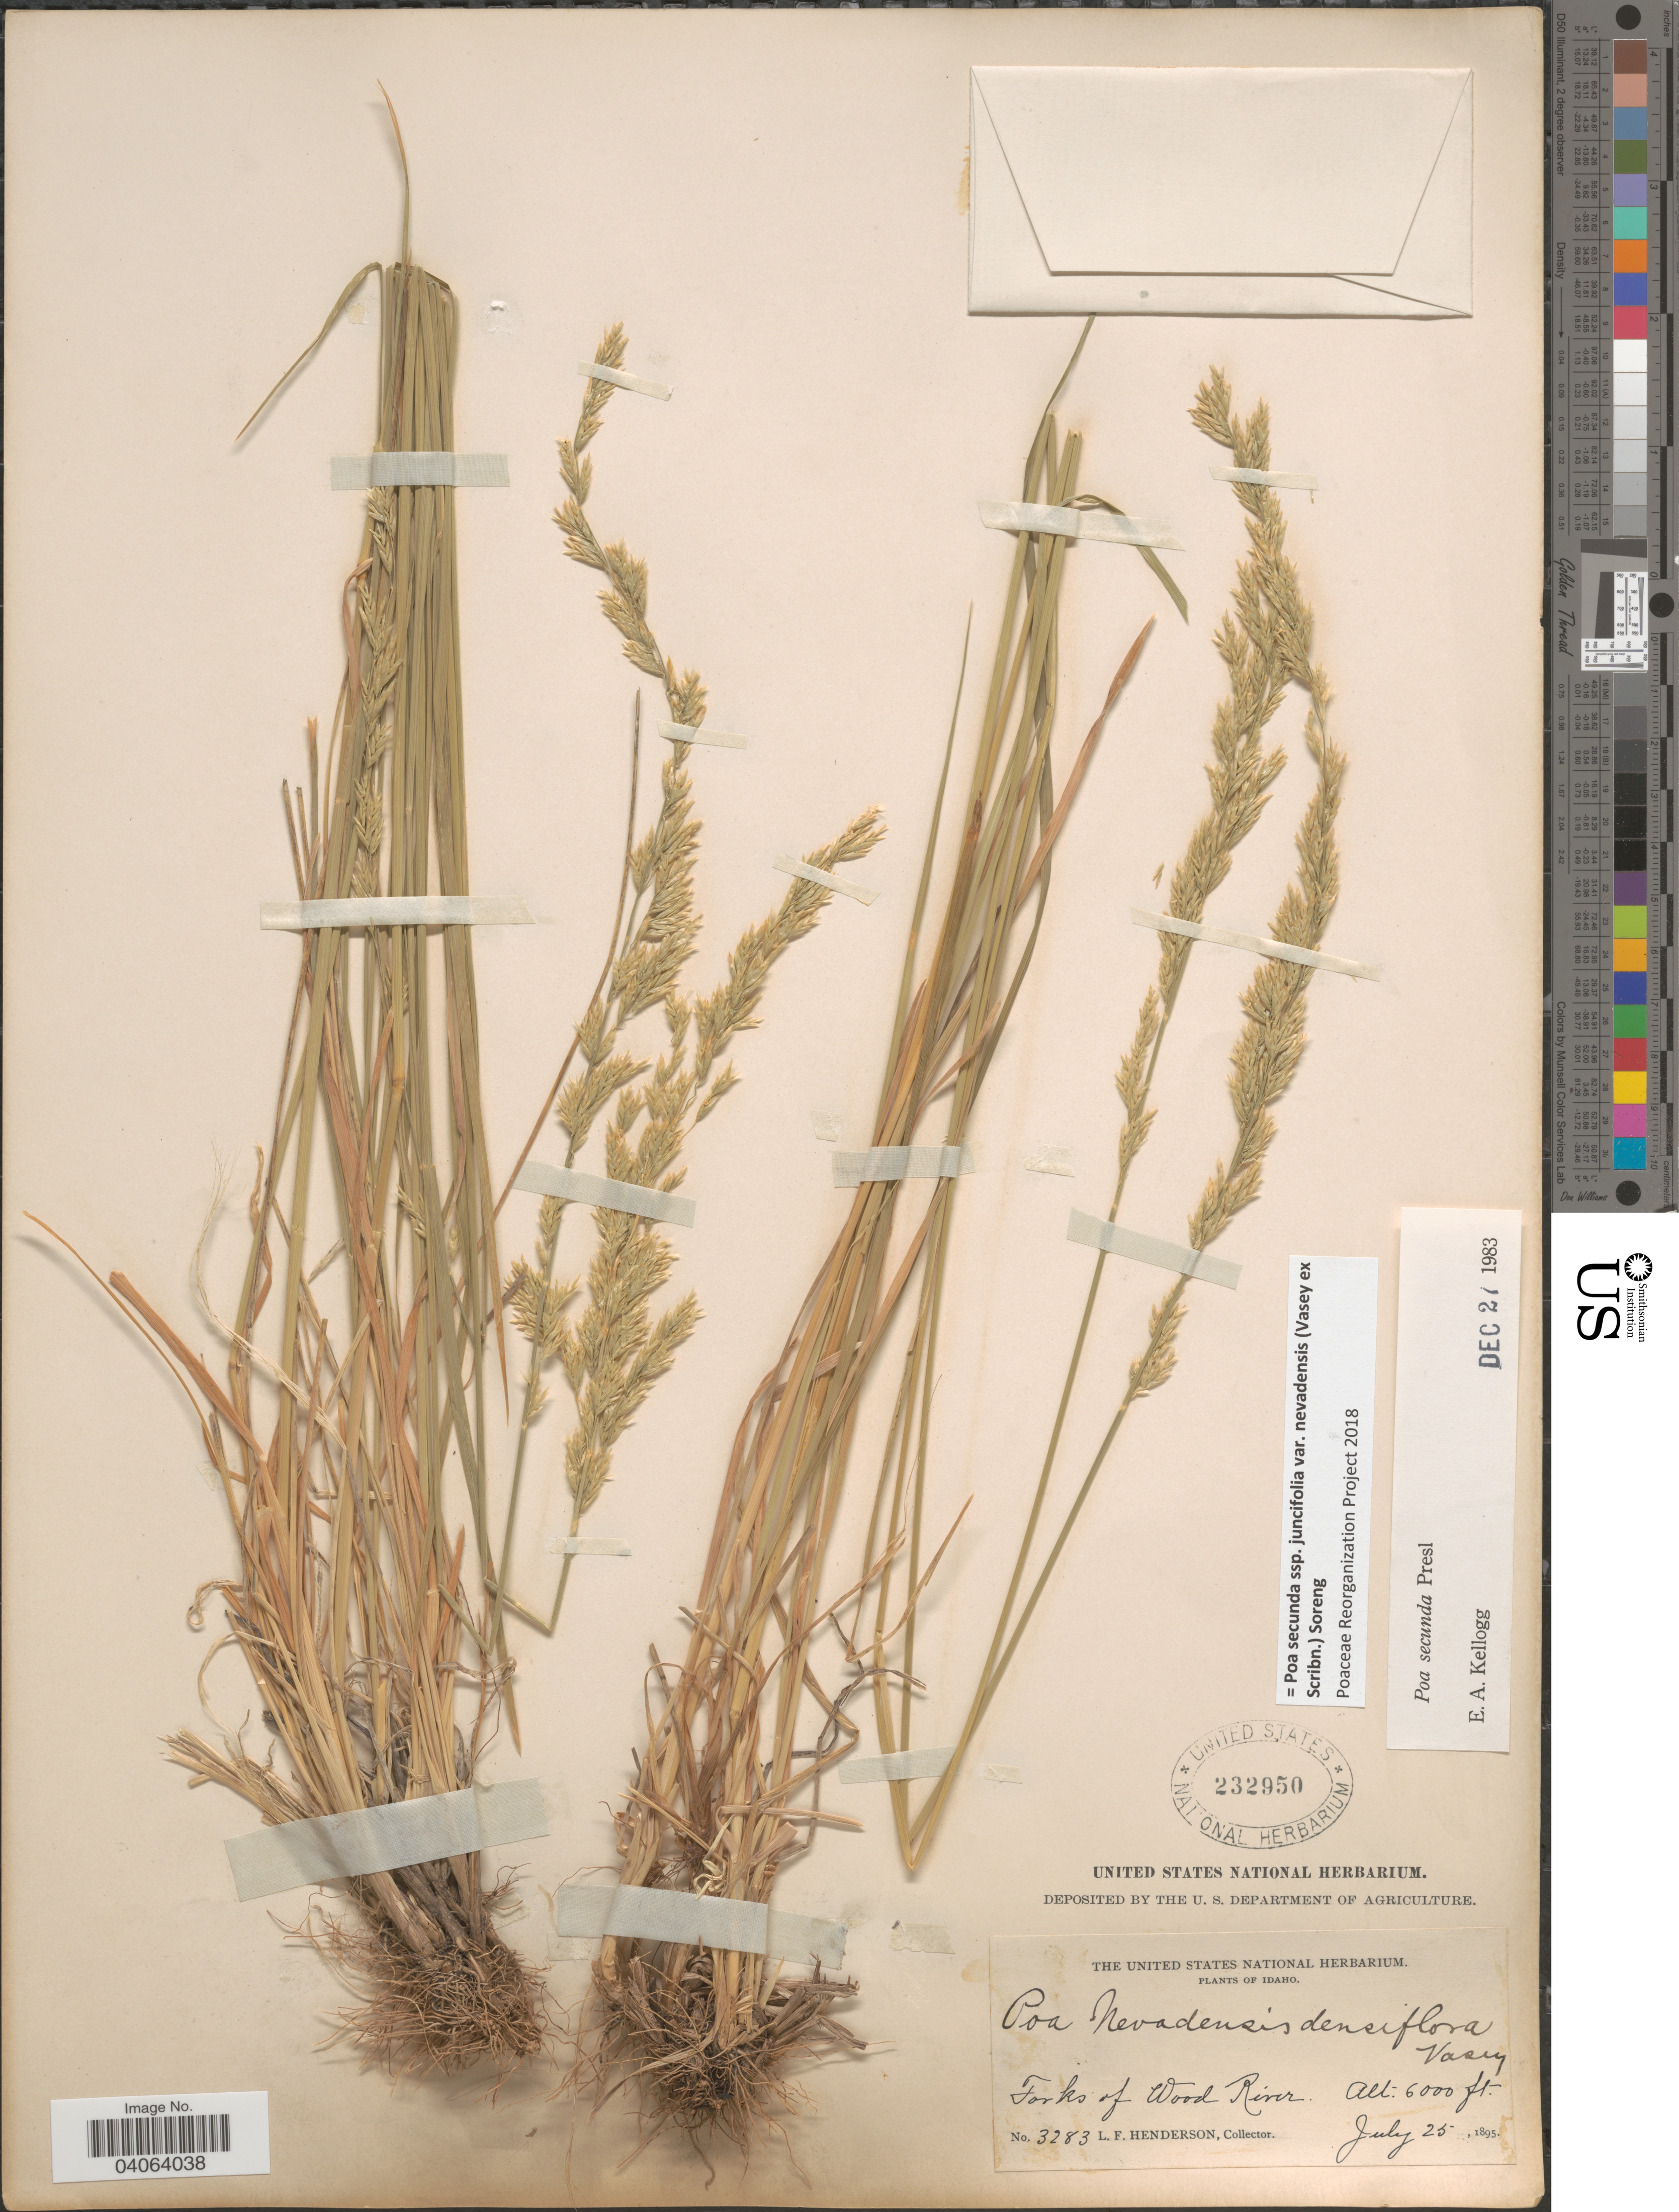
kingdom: Plantae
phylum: Tracheophyta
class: Liliopsida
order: Poales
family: Poaceae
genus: Poa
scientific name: Poa secunda subsp. juncifolia var. nevadensis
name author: (Vasey ex Scribn.) Soreng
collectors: L. Henderson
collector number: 3283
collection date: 1895-07-25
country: United States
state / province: Idaho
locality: Forks of Wood River.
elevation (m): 1829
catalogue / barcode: US 232950